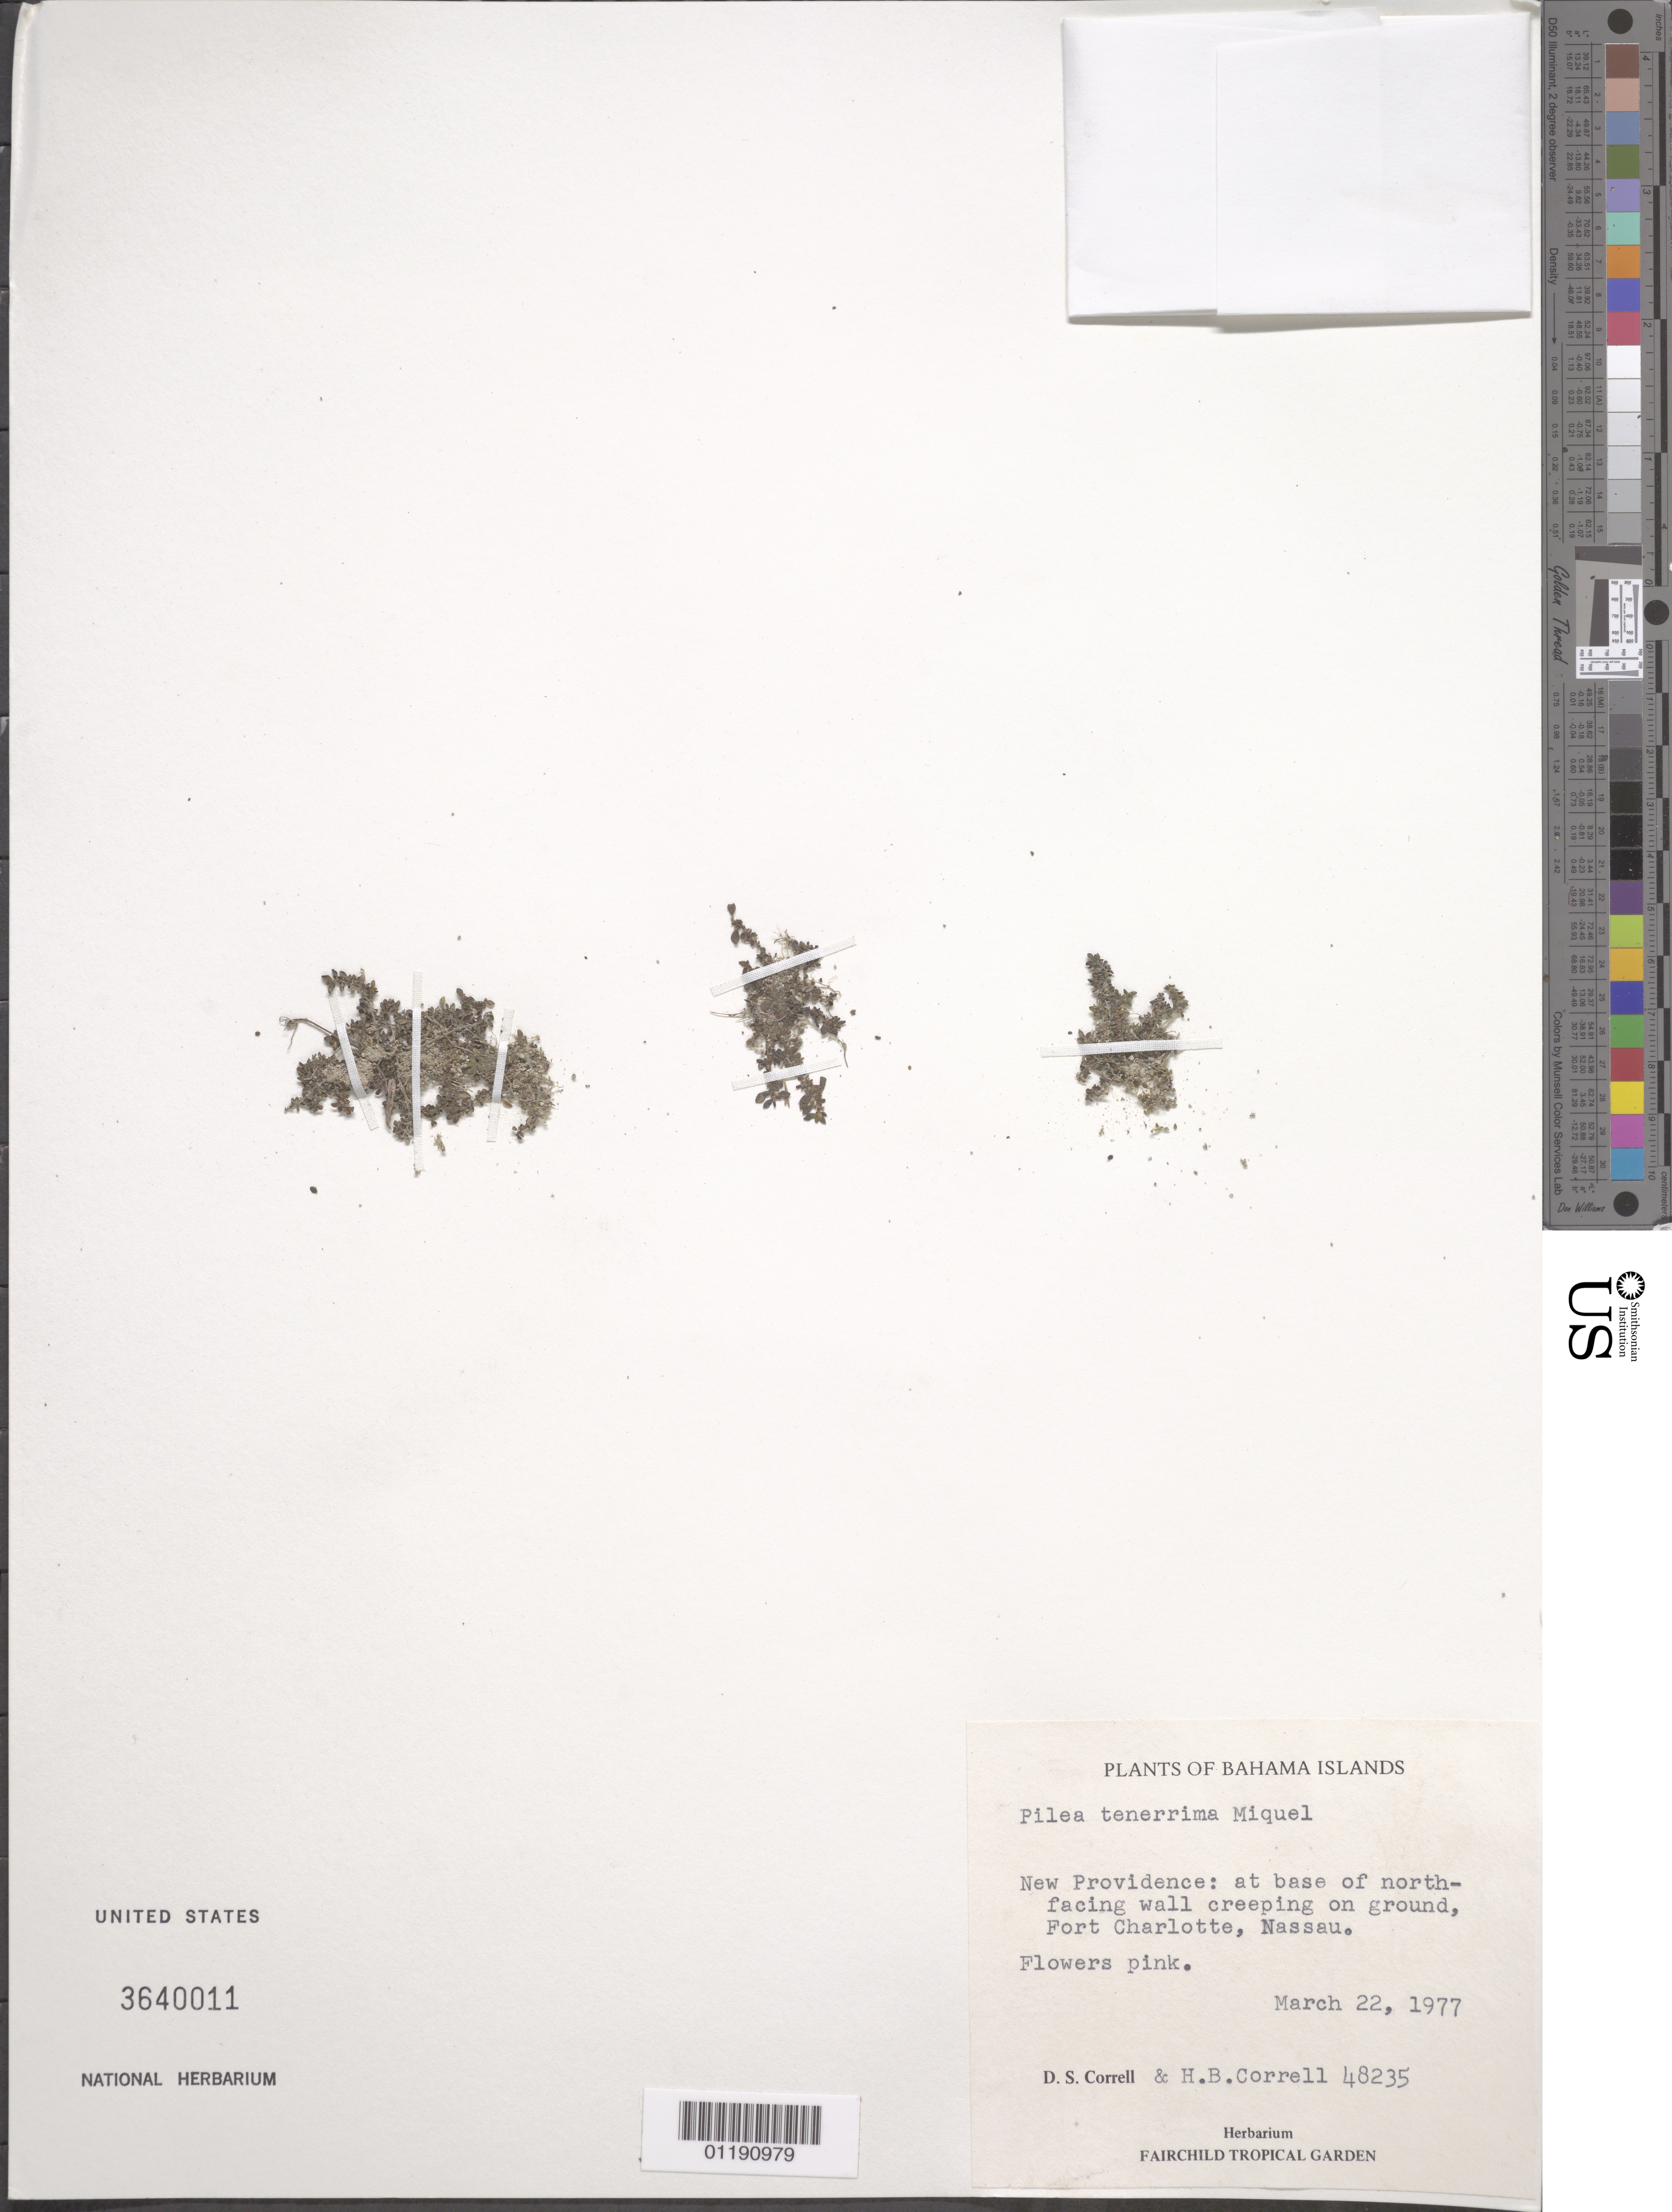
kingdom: Plantae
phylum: Tracheophyta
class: Magnoliopsida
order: Rosales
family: Urticaceae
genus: Pilea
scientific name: Pilea tenerrima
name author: Miq.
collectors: D. S. Correll & H. Correll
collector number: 48235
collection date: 1977-03-22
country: Bahamas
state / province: New Providence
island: New Providence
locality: New Providence: at base of N facing wall, Fort Charlotte, Nassau.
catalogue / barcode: US 3640011